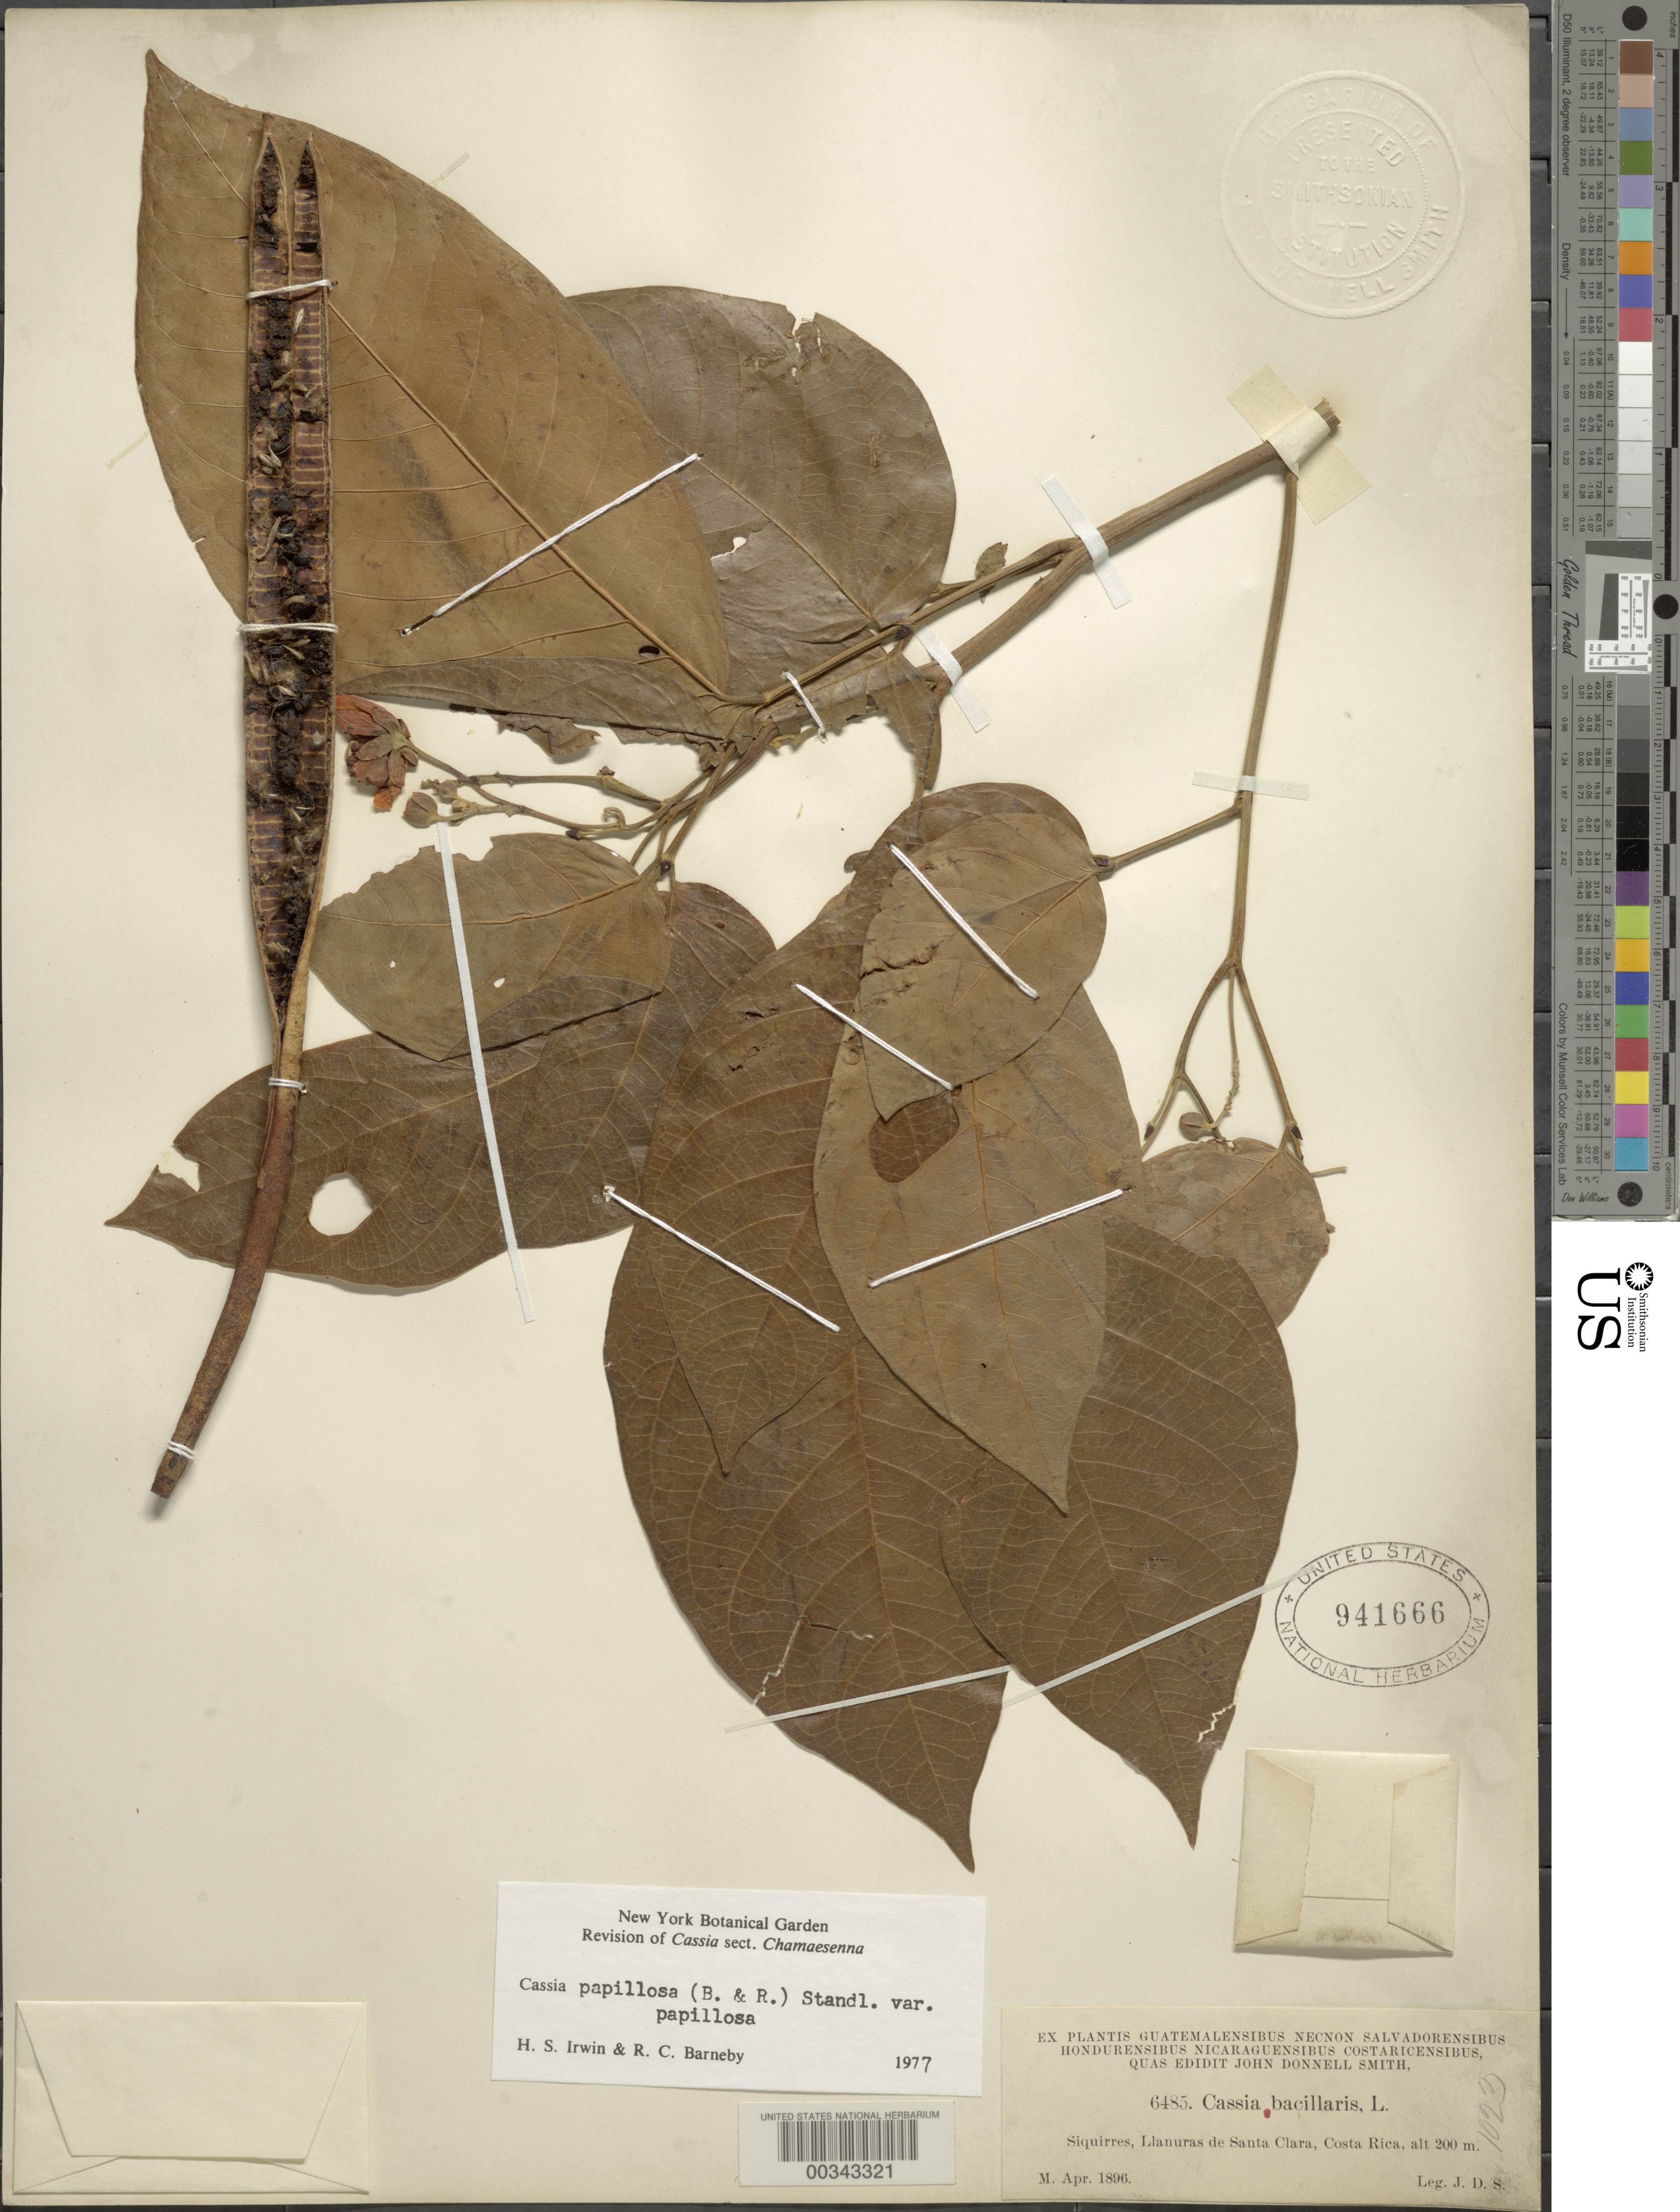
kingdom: Plantae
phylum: Tracheophyta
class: Magnoliopsida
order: Fabales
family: Fabaceae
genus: Senna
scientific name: Senna papillosa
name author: (Britton & Rose) H.S. Irwin & Barneby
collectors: J. Donnell Smith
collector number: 6485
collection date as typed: Apr 1896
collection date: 1896-04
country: Costa Rica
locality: Siquirres, llanuras de Santa Clara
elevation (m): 200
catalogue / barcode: US 941666